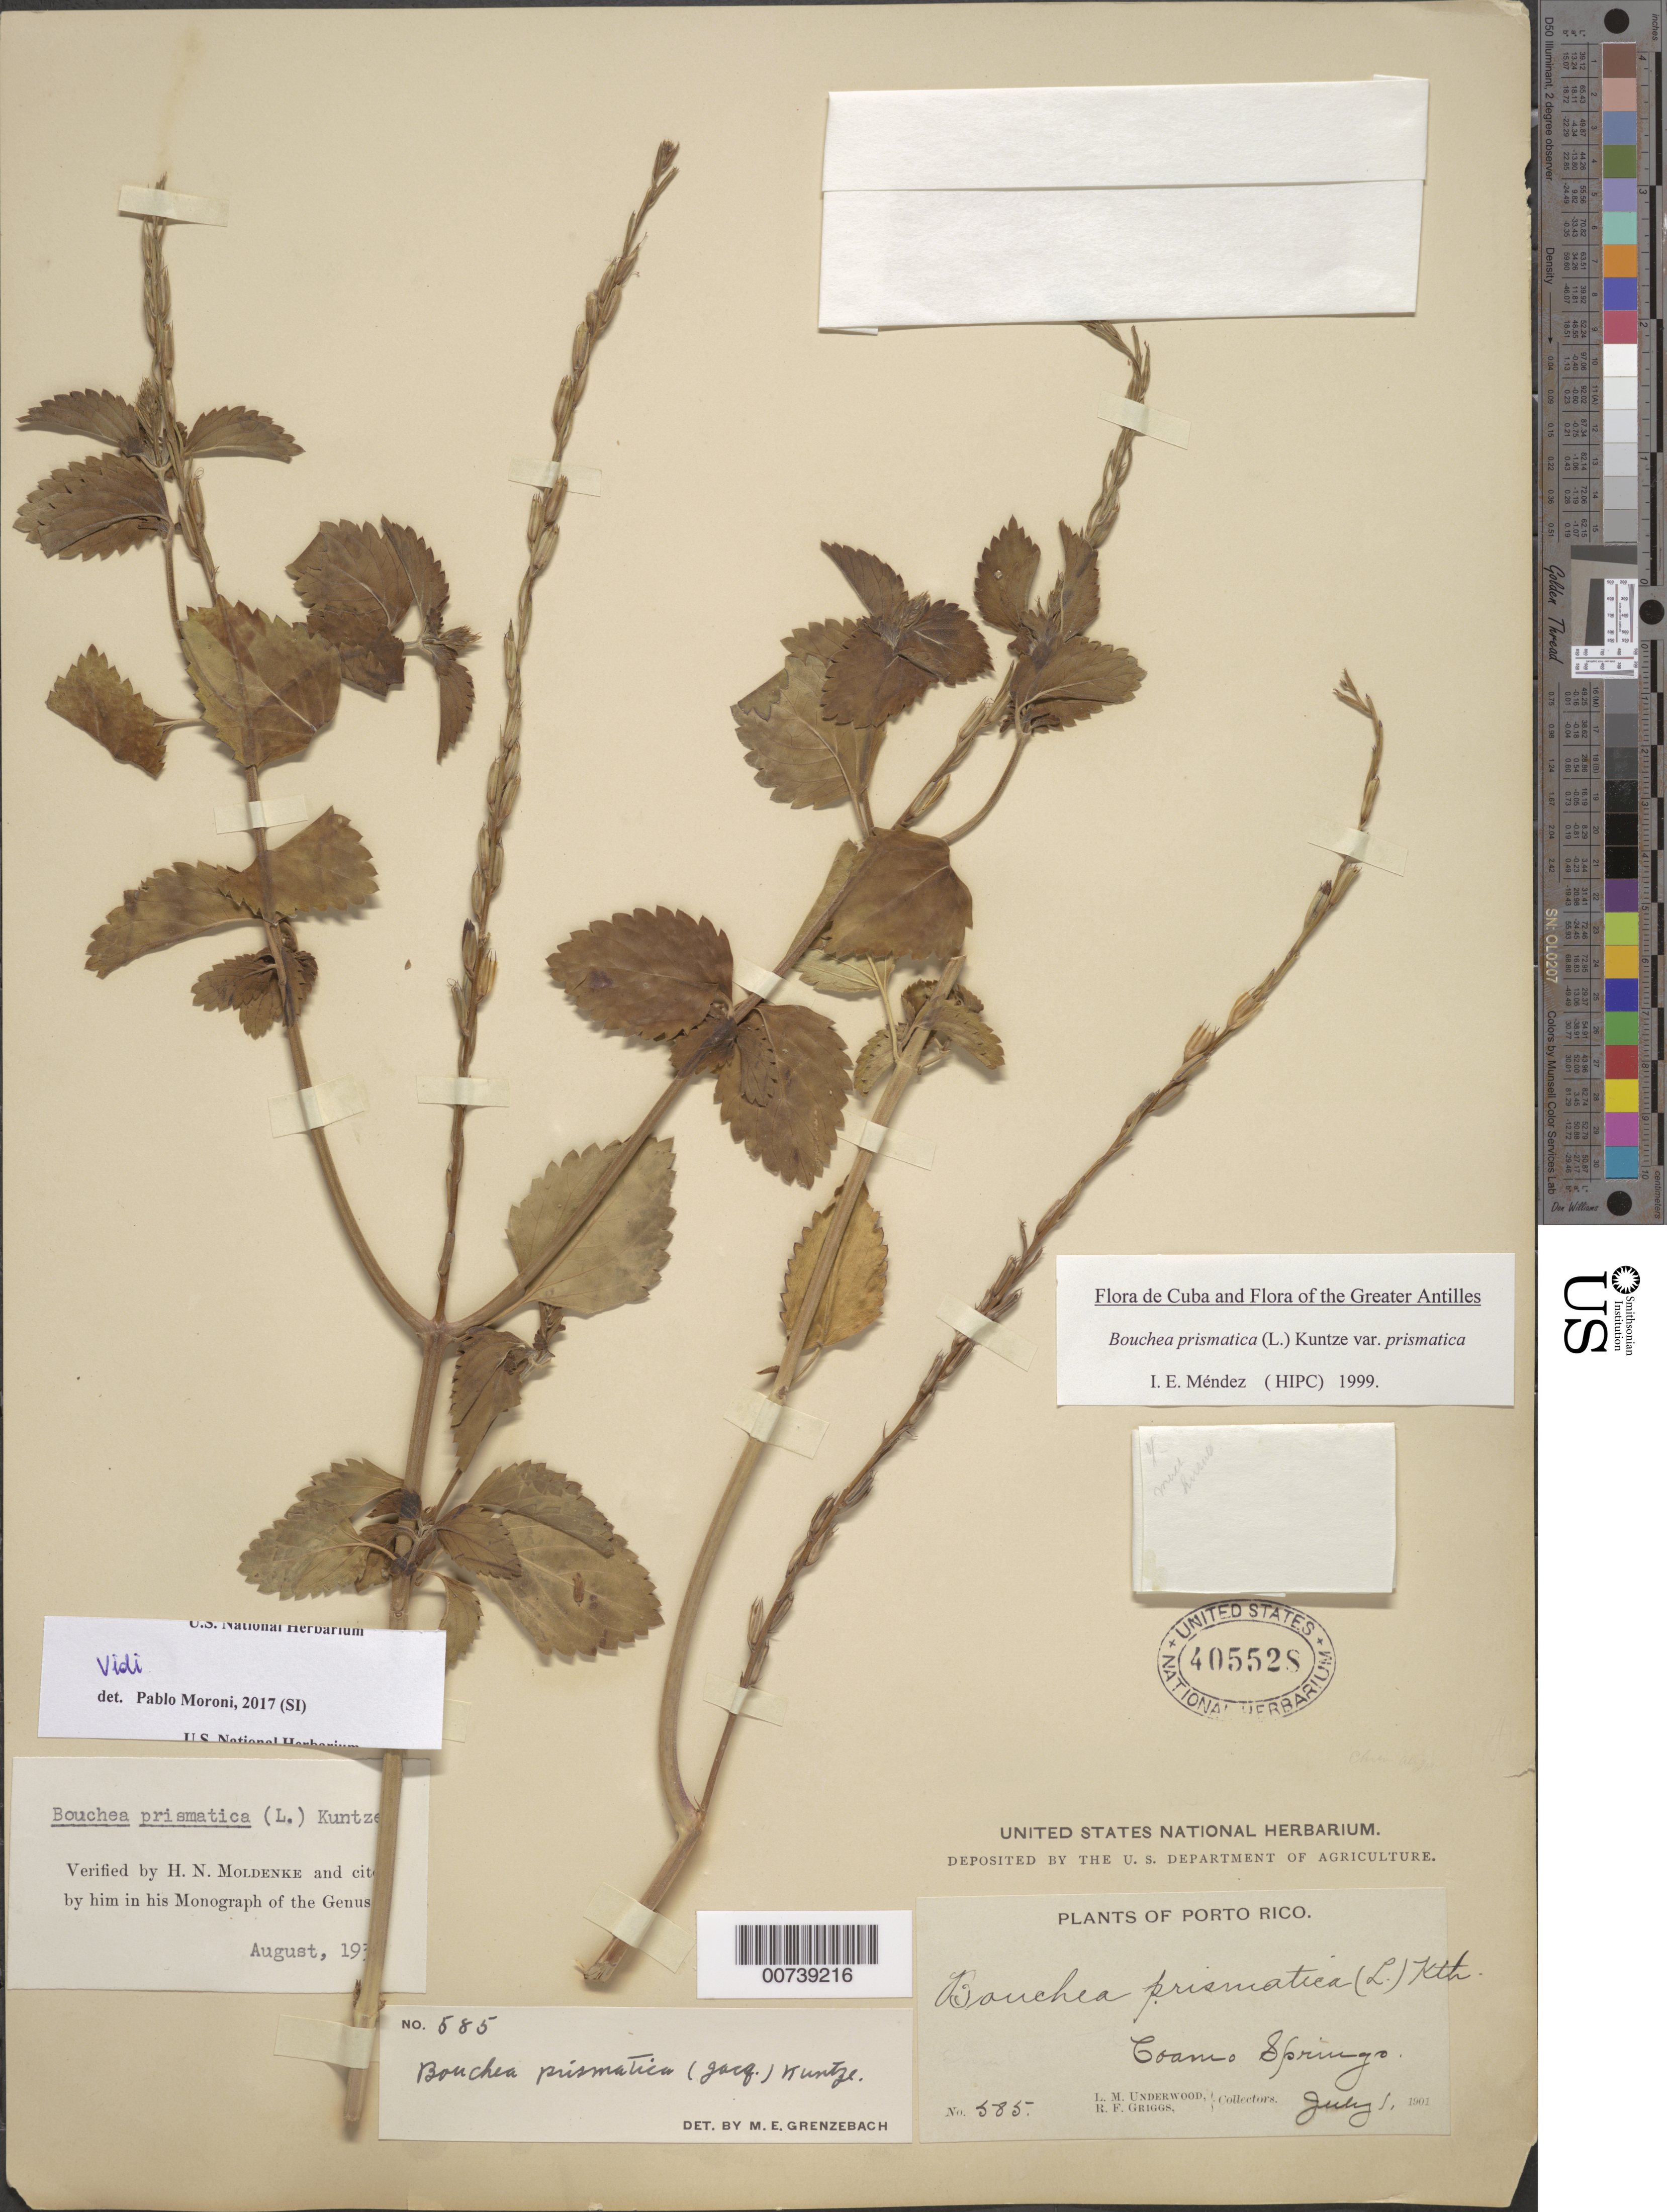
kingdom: Plantae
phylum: Tracheophyta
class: Magnoliopsida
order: Lamiales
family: Verbenaceae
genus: Bouchea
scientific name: Bouchea prismatica var. prismatica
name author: (L.) Kuntze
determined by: Méndez, Isidro E., (HIPC)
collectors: L. M. Underwood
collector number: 585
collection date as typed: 01 Jul 1901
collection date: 1901-07-01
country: Puerto Rico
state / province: Coamo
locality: Coamo Springs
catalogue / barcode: US 405528